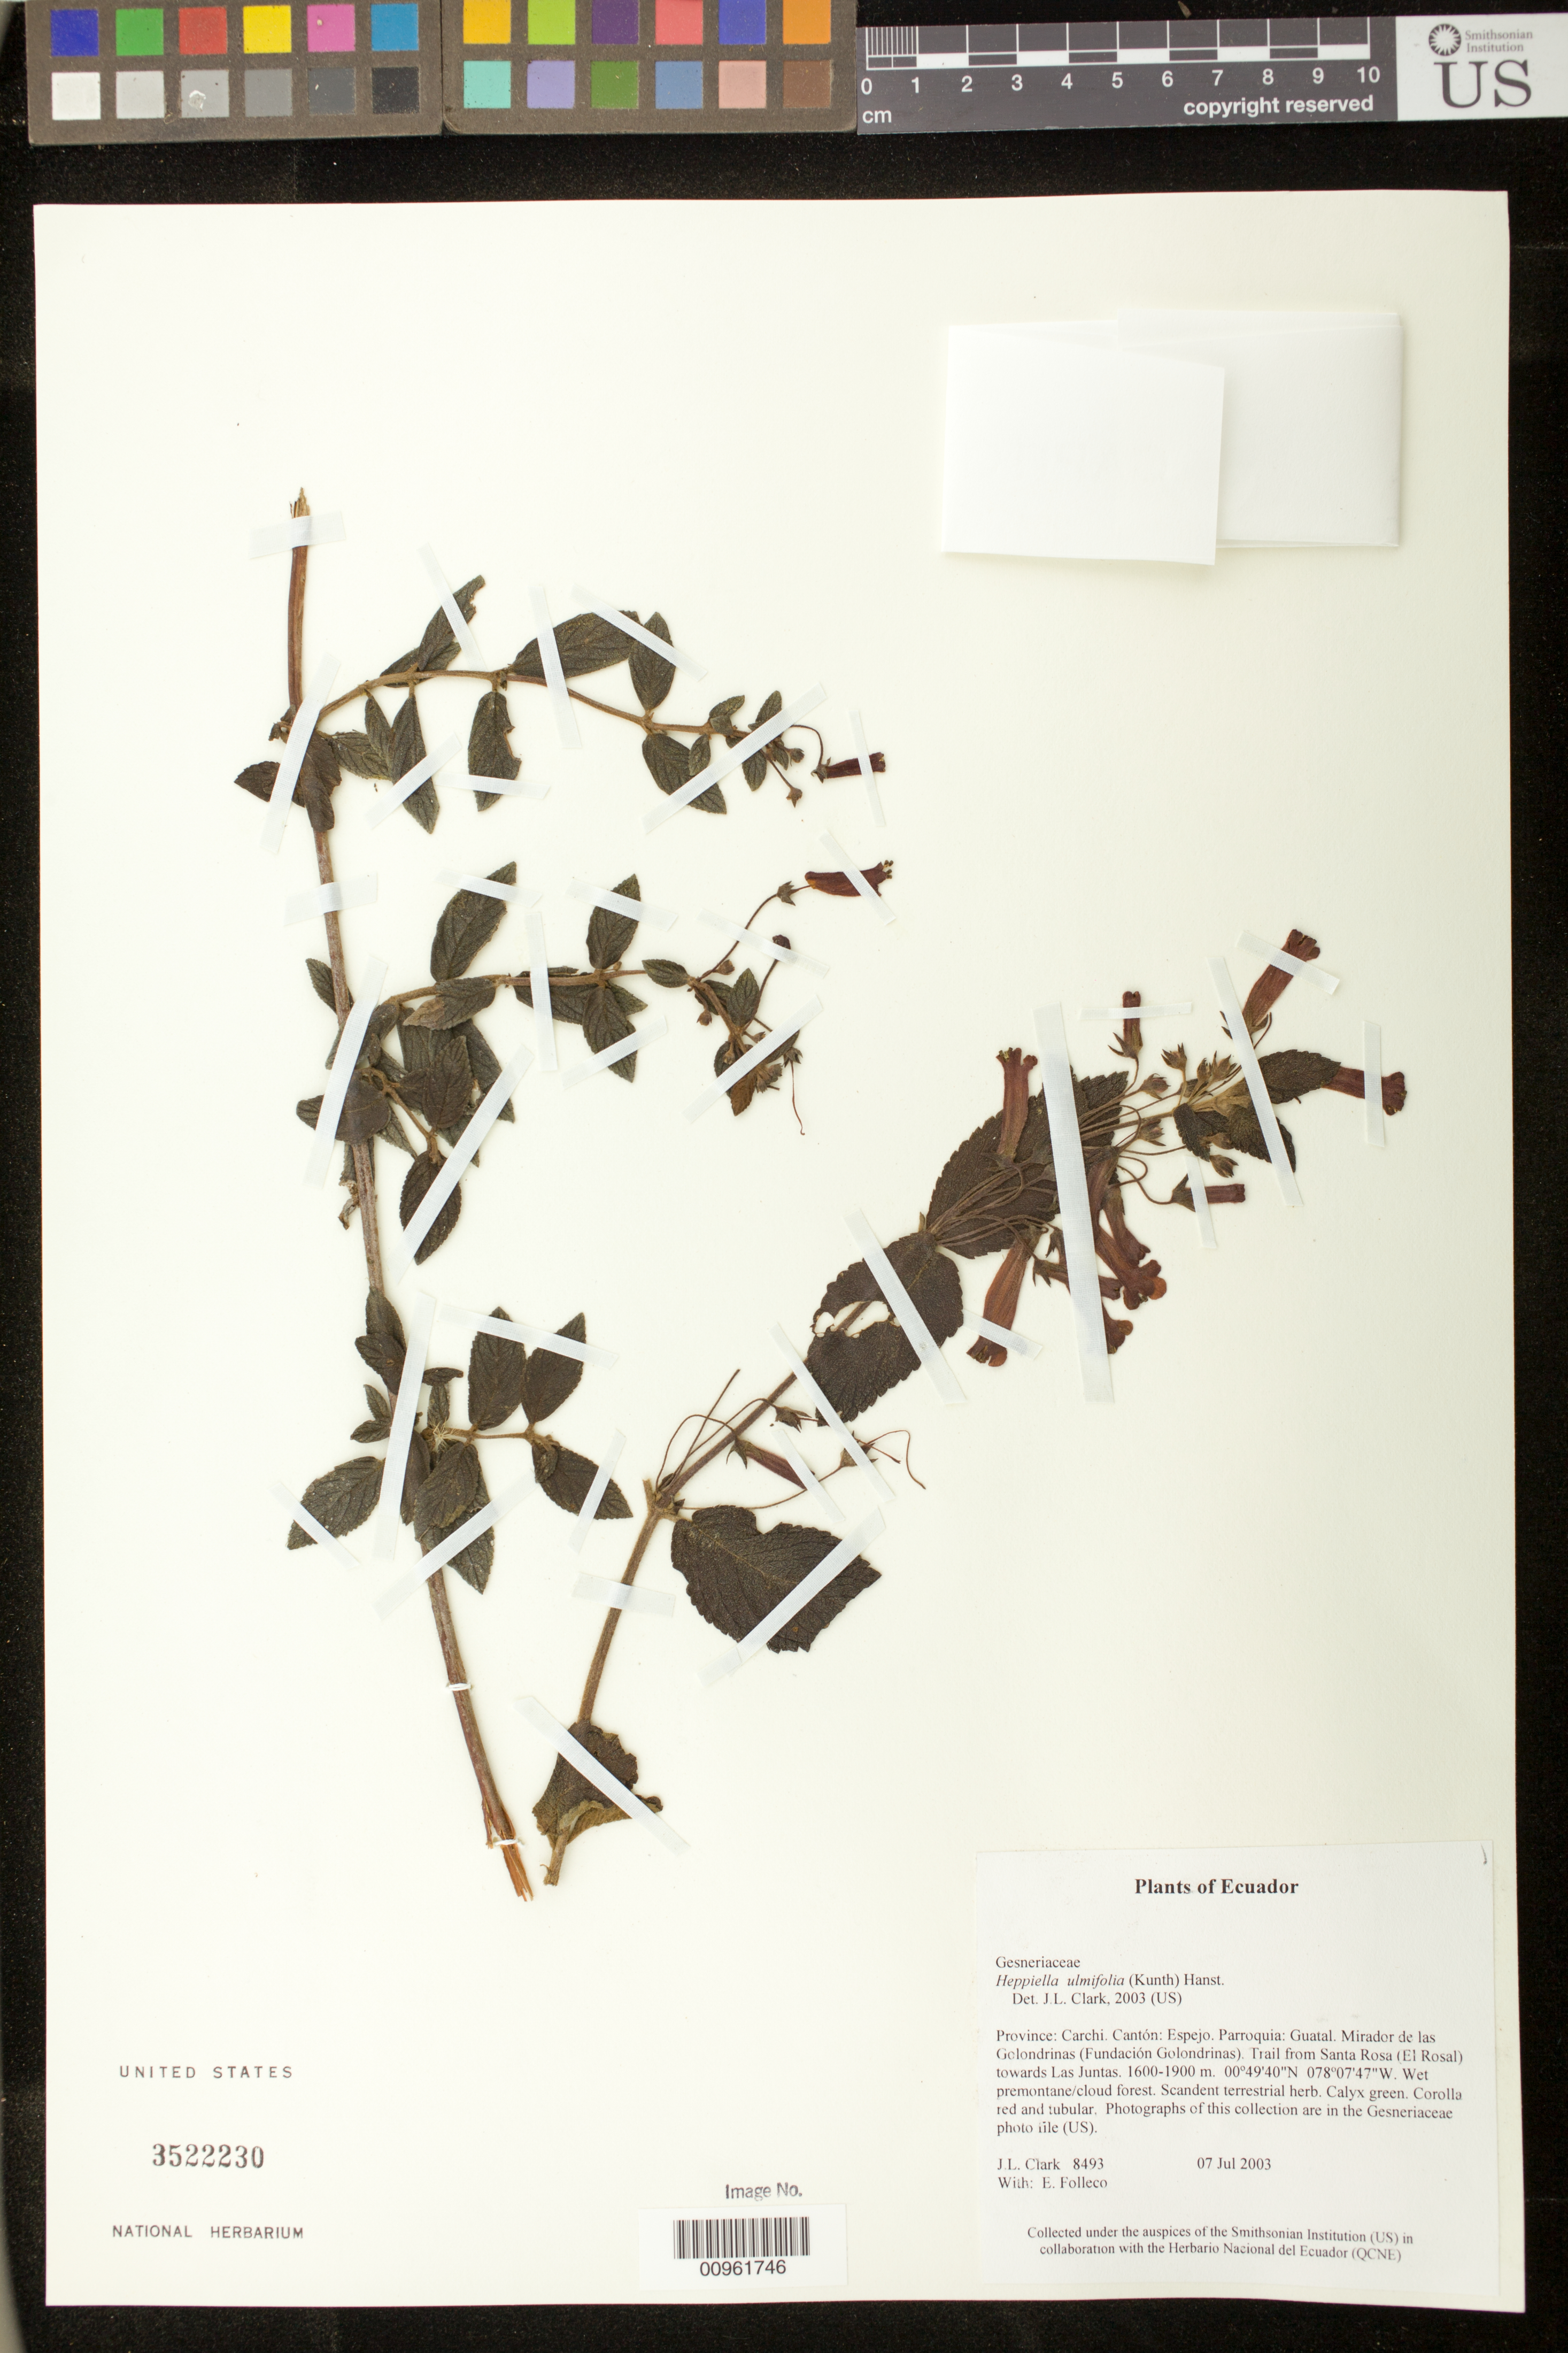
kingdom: Plantae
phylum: Tracheophyta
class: Magnoliopsida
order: Lamiales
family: Gesneriaceae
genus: Heppiella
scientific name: Heppiella ulmifolia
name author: (Kunth) Hanst.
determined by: Clark, J. L., (SEL), The Marie Selby Botanical Garden (UNITED STATES)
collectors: J. L. Clark & E. Folleco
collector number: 8493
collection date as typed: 07 Jul 2003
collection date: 2003-07-07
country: Ecuador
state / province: Carchi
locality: Espejo. Parroquia: Guatal. Mirador de las Golondrinas (Fundación Golondrinas). Trail from Santa Rosa (El Rosal) towards Las Juntas.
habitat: Wet premontane/cloud forest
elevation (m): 1600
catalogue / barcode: US 3522230